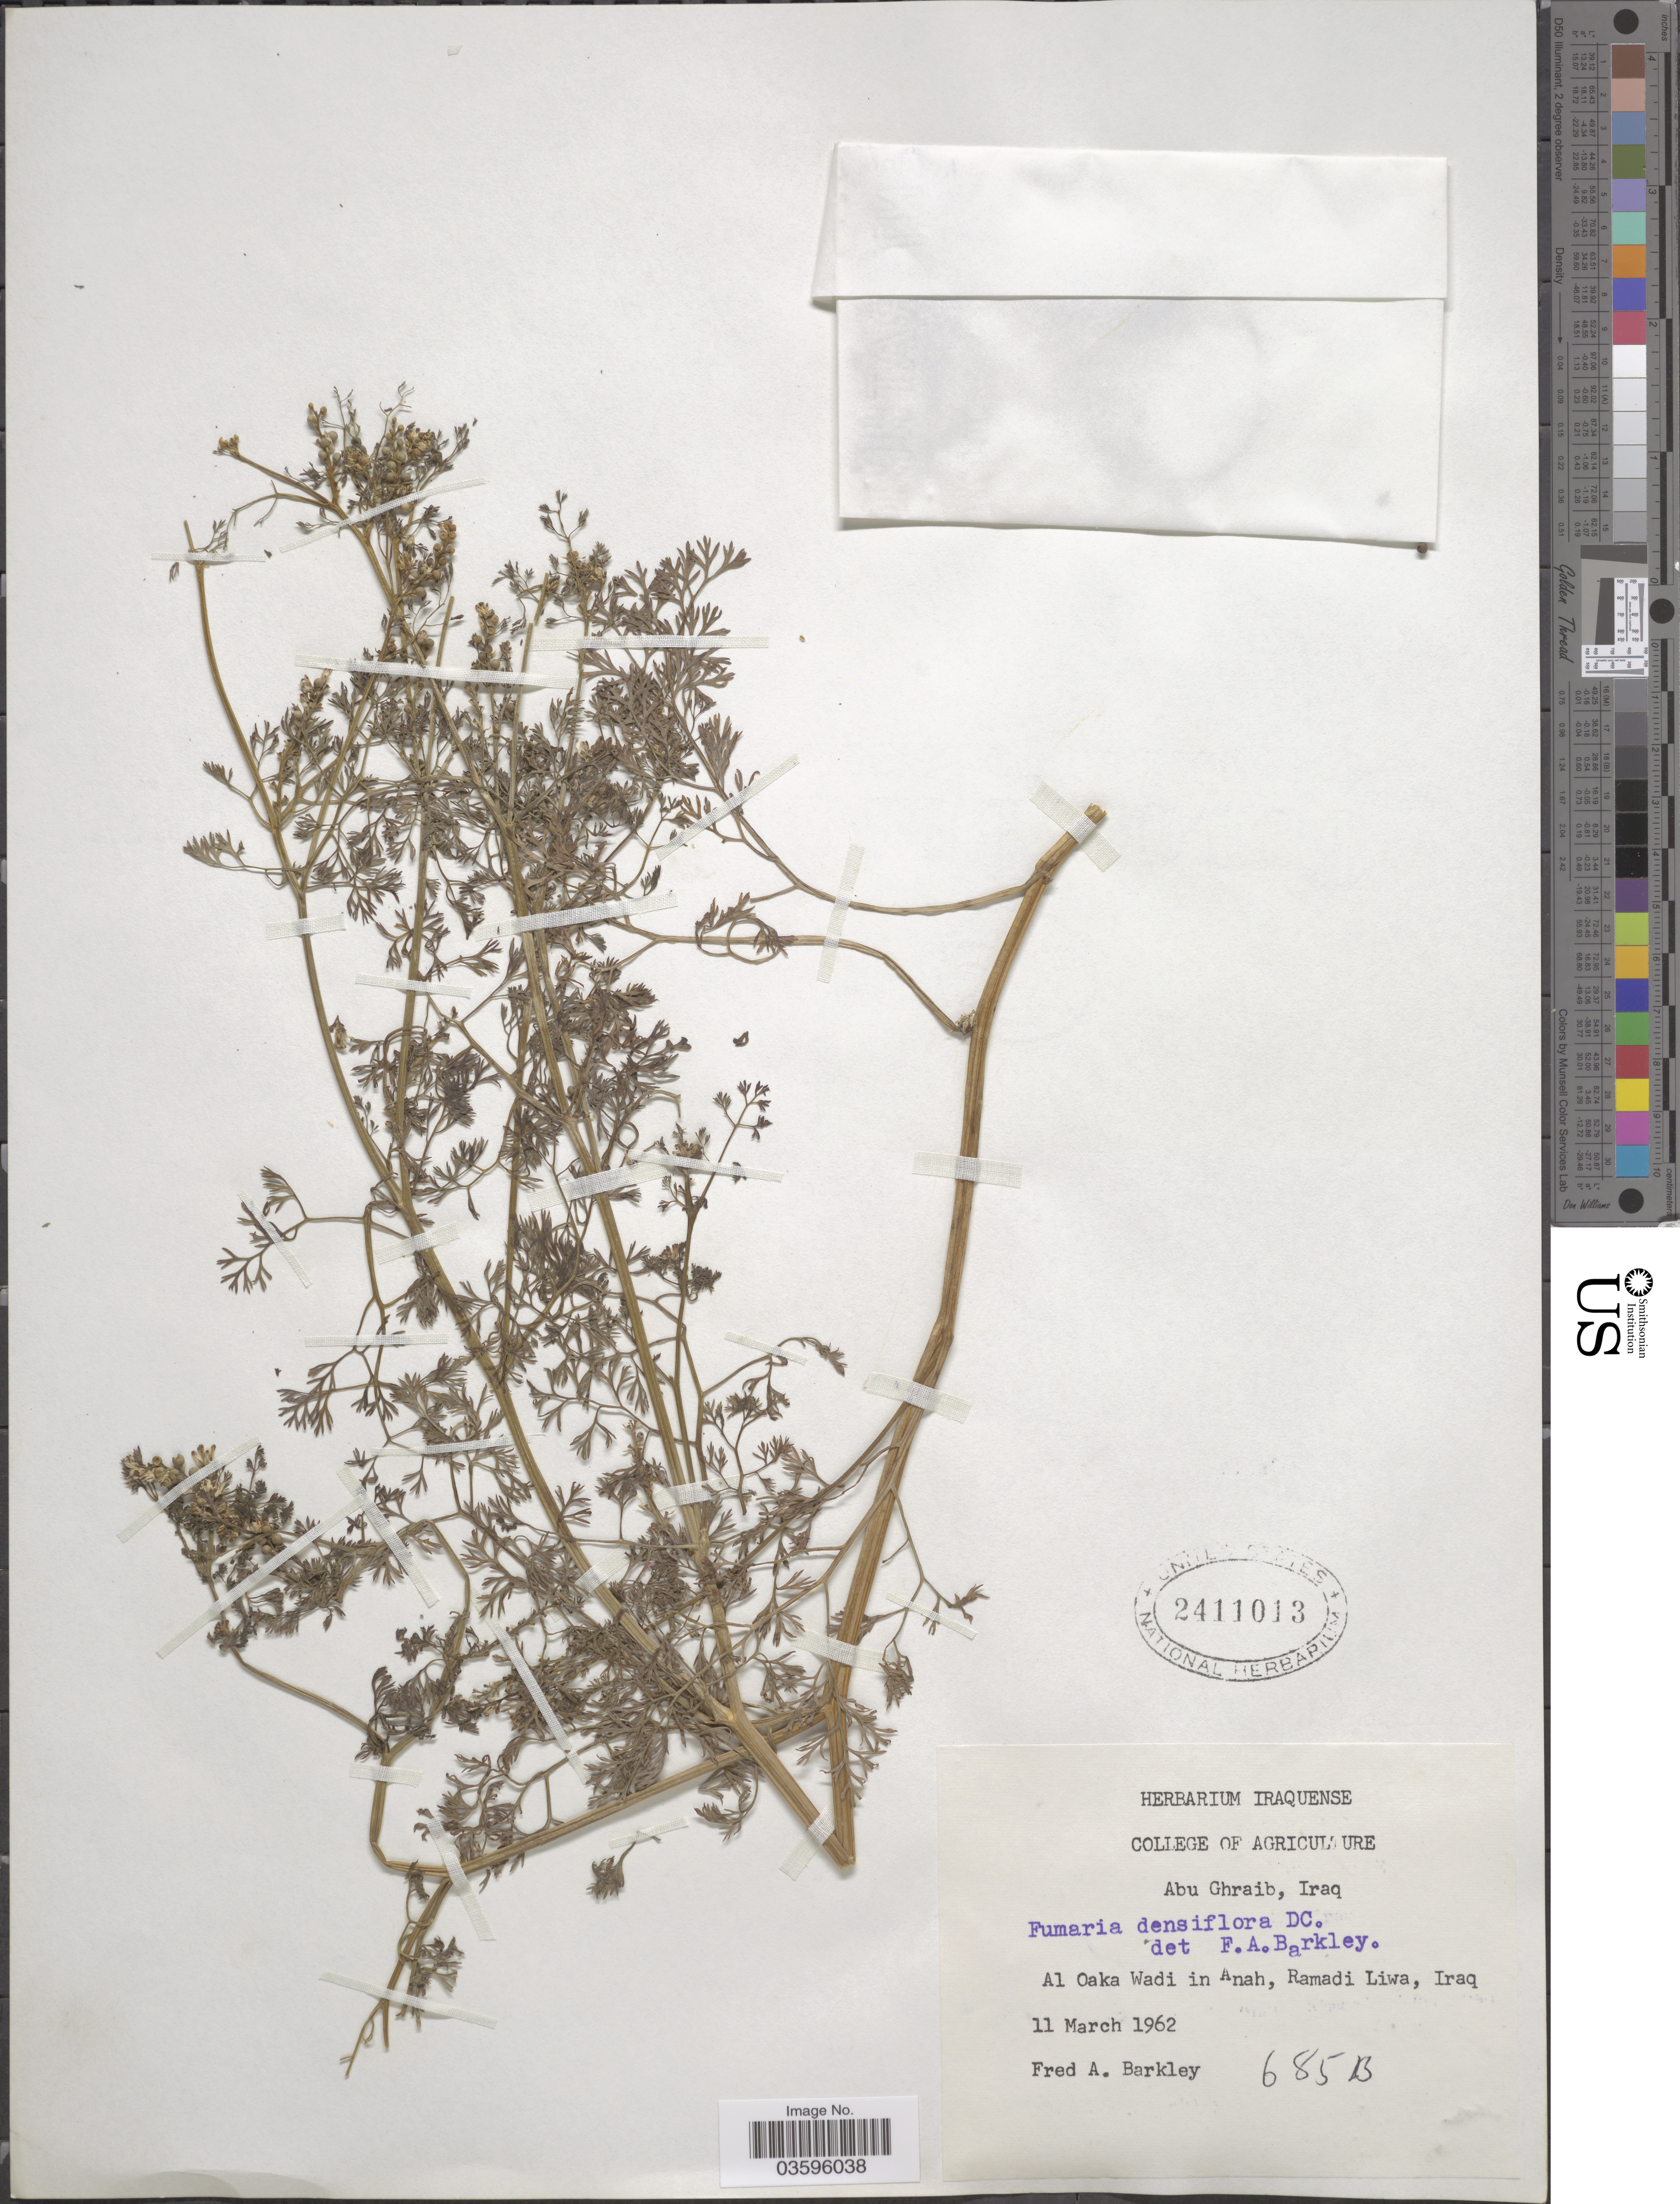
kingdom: Plantae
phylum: Tracheophyta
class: Magnoliopsida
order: Ranunculales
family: Papaveraceae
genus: Fumaria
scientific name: Fumaria densiflora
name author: DC.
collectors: F. A. Barkley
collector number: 685B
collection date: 1962-03-11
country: Iraq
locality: Abu Ghraib. Al Oaka Wadi in Anah, Ramadi Liwa.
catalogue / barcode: US 2411013